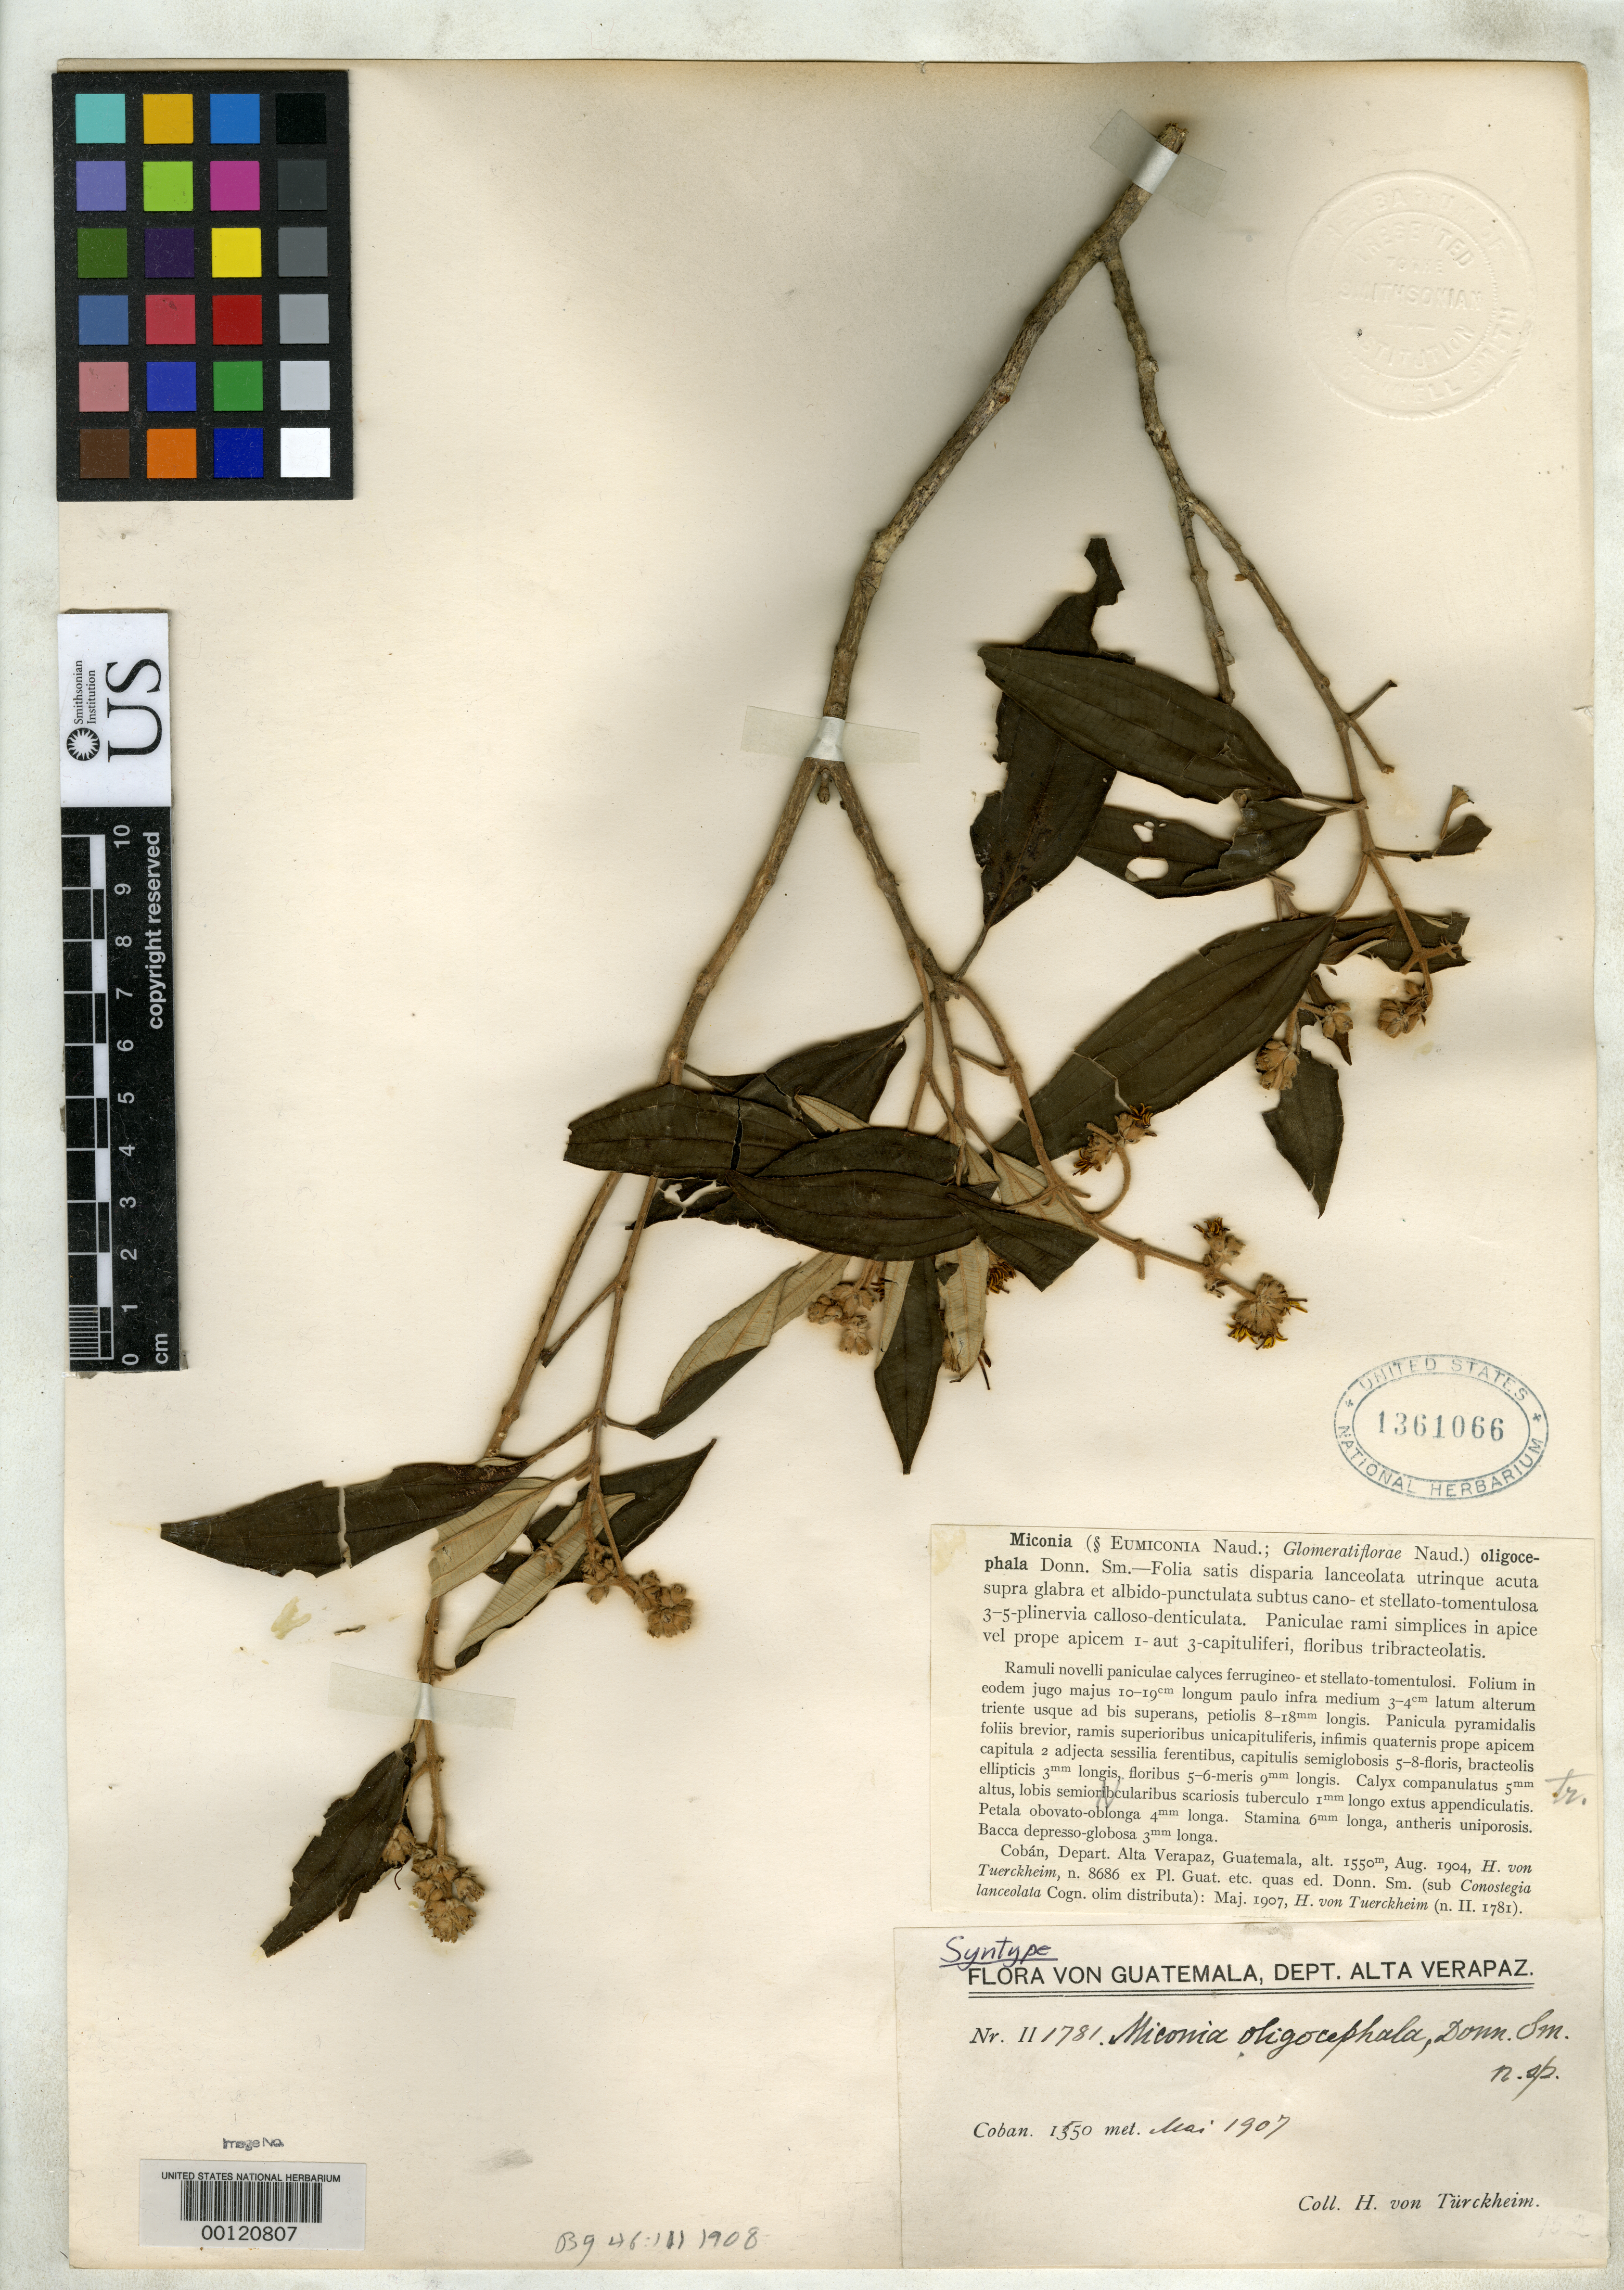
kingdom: Plantae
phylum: Tracheophyta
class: Magnoliopsida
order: Myrtales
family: Melastomataceae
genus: Miconia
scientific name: Miconia oligocephala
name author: Donn. Sm.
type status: Syntype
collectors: H. von Türckheim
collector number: II 1781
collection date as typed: May 1907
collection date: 1907-05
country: Guatemala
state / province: Alta Verapaz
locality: Cobán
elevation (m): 1350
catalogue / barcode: US 1361066